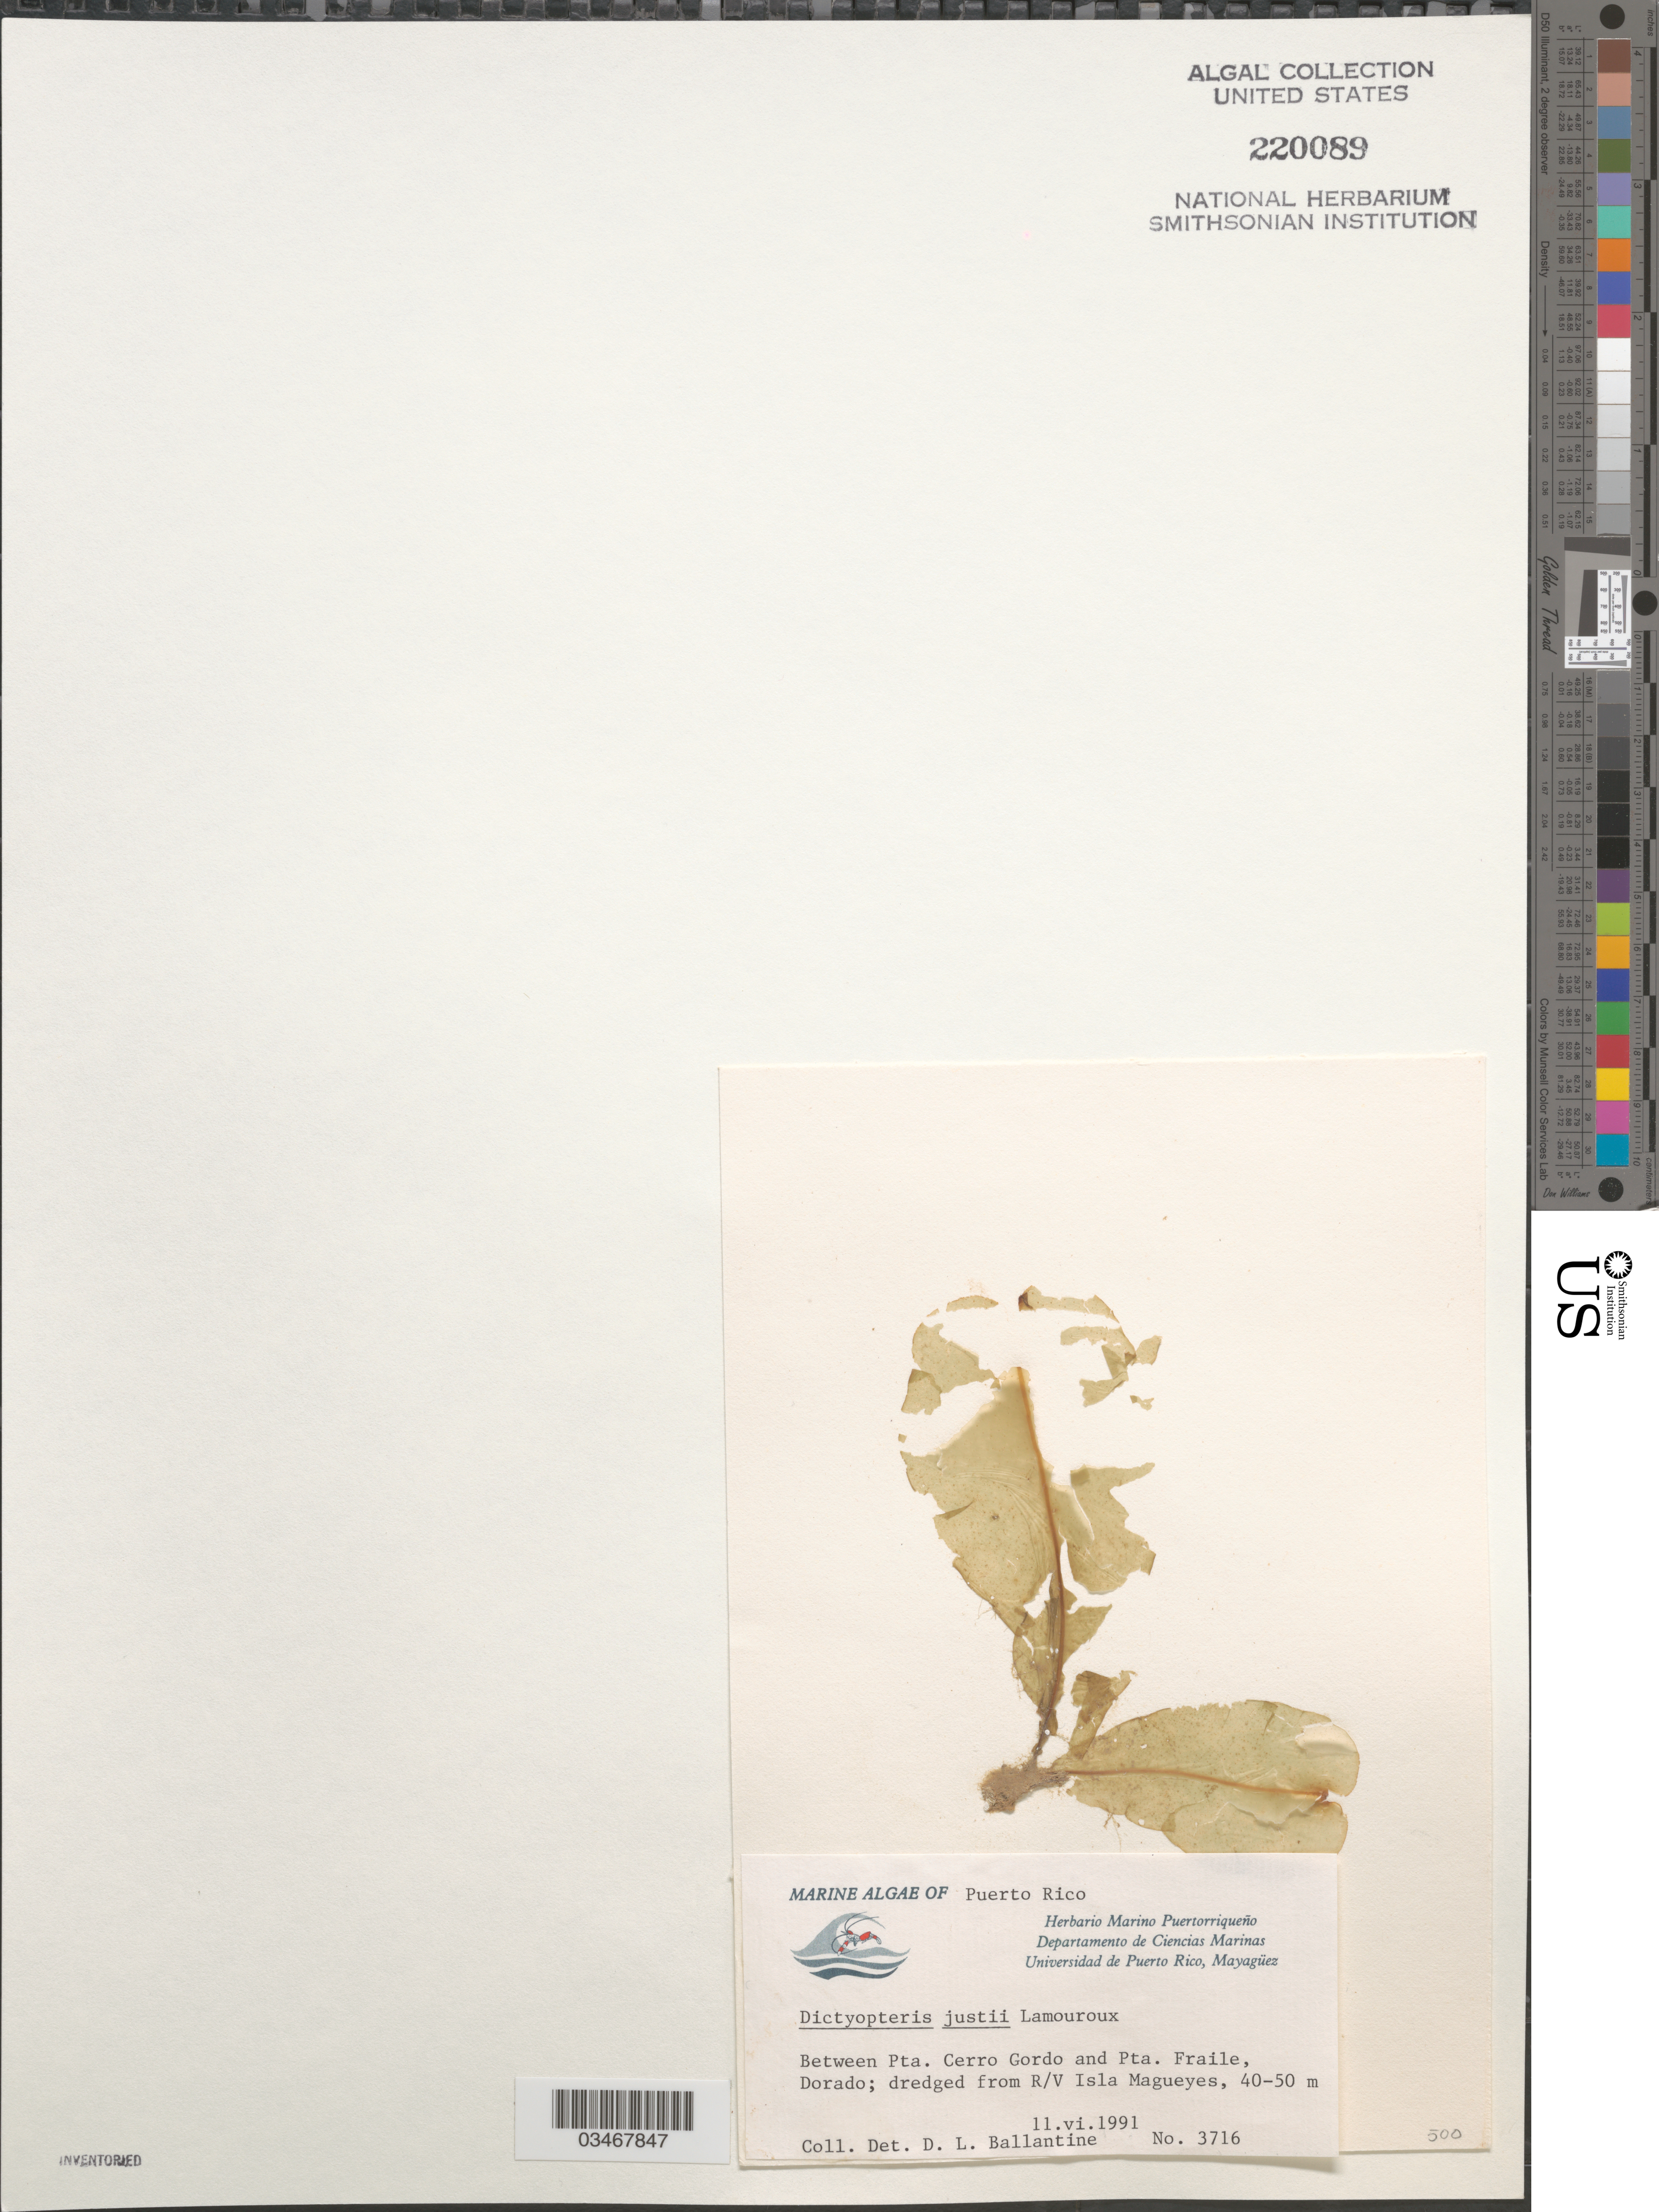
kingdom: Chromista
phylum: Ochrophyta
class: Phaeophyceae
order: Dictyotales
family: Dictyotaceae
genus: Dictyopteris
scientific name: Dictyopteris justii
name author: J.V.Lamouroux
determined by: Ballantine, D. L.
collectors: D.L. Ballantine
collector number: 3716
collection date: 1991-06-11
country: Puerto Rico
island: Isla Magueyes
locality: Between Pta. Cerro Gordo and Pta. Fraile, Dorado; dredged from R/V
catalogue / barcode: US 220089